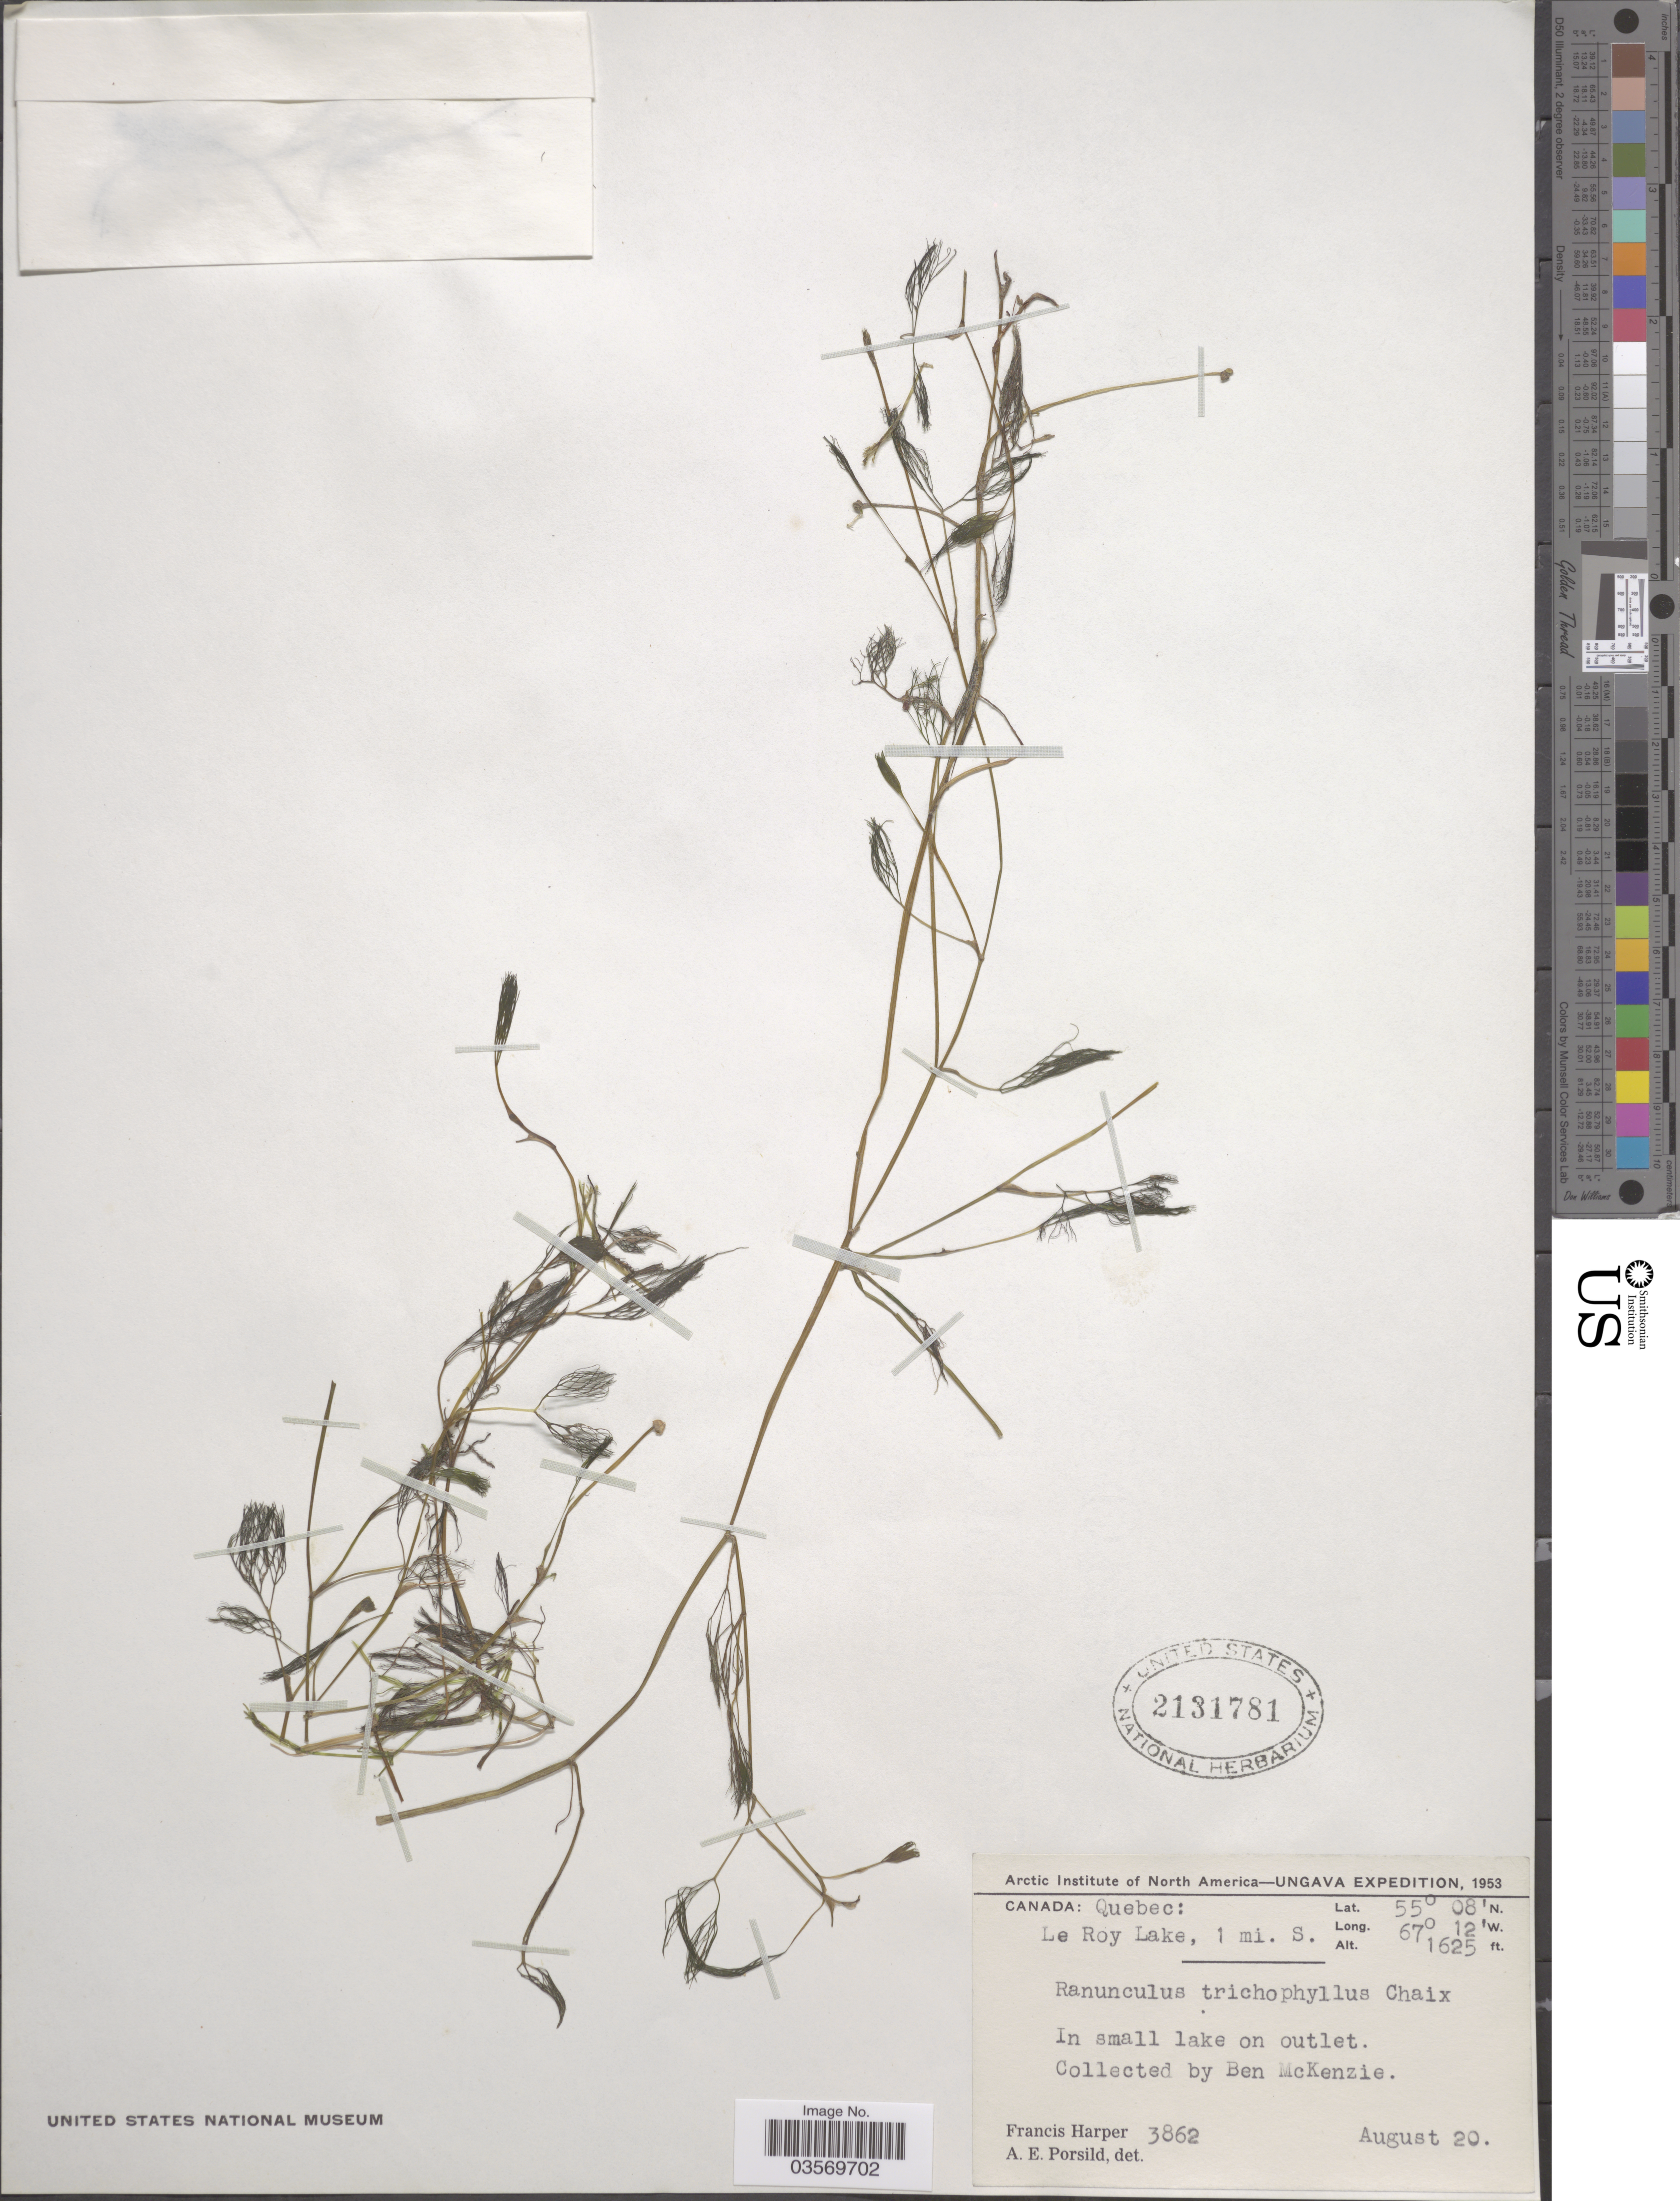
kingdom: Plantae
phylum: Tracheophyta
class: Magnoliopsida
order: Ranunculales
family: Ranunculaceae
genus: Ranunculus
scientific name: Ranunculus trichophyllus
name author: Chaix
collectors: B. McKenzie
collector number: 3862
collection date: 1953-08-20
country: Canada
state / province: Quebec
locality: Le Roy Lake, 1 mi. S.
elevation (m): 495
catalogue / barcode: US 2131781